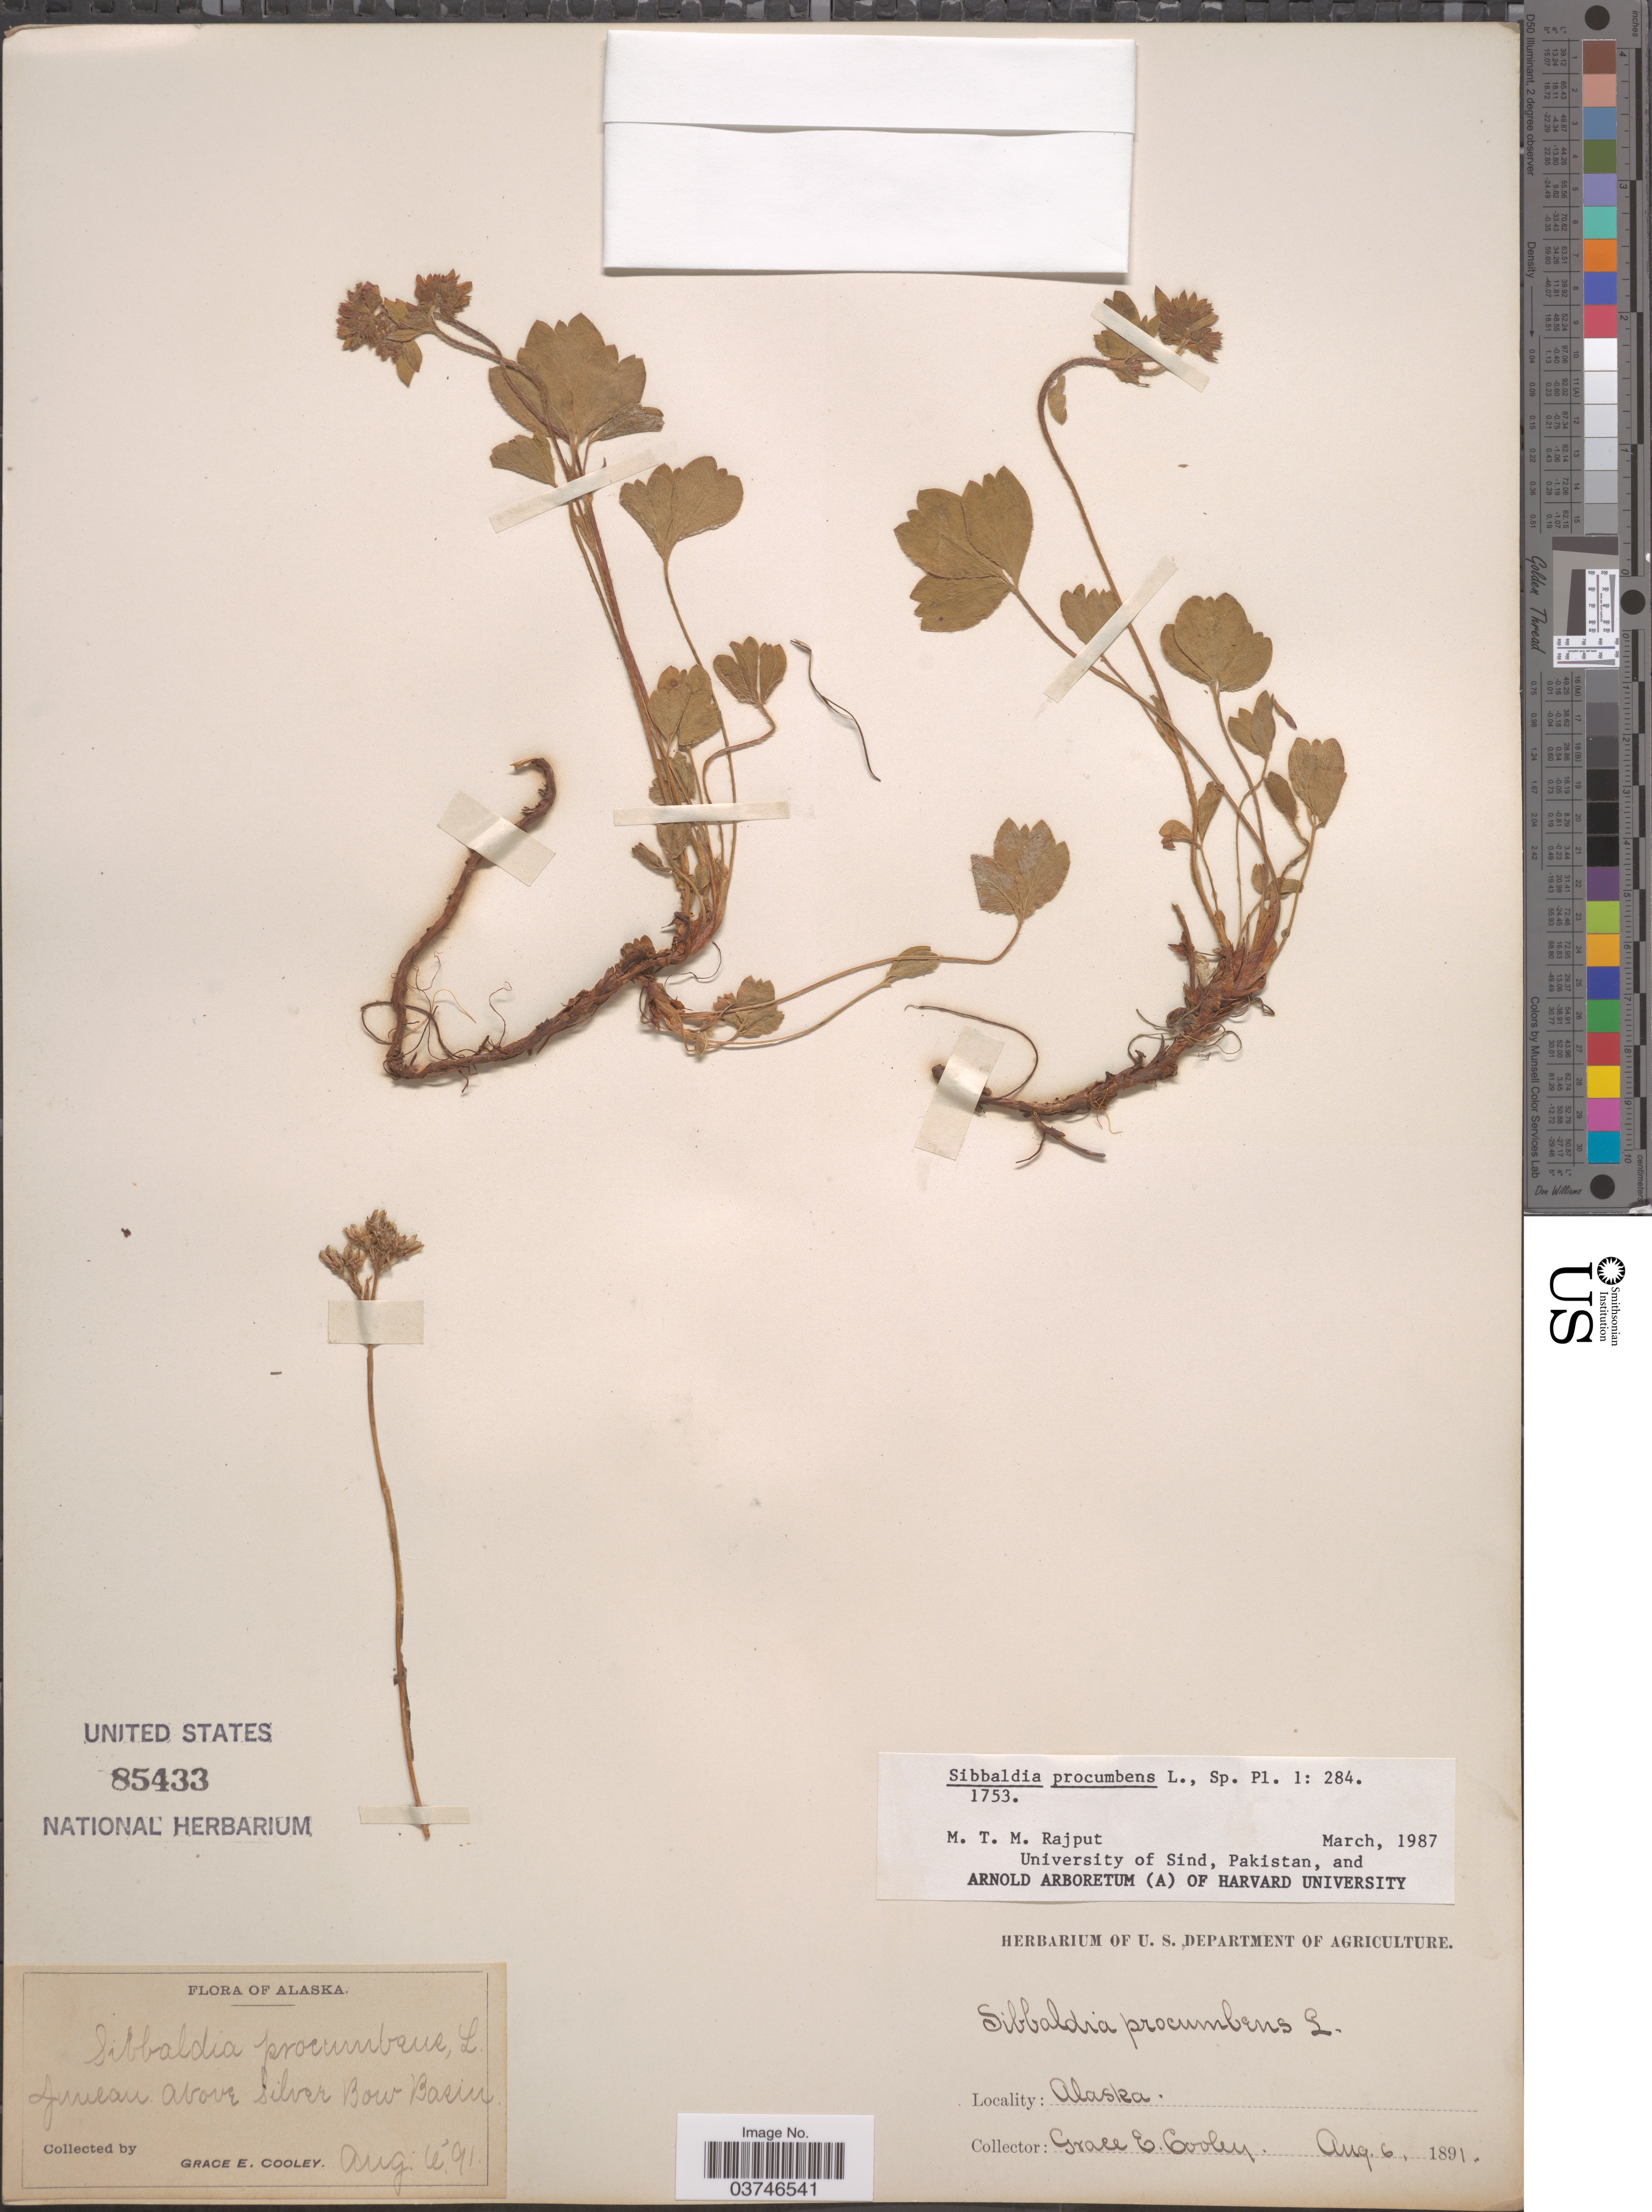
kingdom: Plantae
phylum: Tracheophyta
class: Magnoliopsida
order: Rosales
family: Rosaceae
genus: Sibbaldia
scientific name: Sibbaldia procumbens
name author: L.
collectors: G. E. Cooley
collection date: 1891-08-06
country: United States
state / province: Alaska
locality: Juneau above Silver Bow Basin.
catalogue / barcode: US 85433